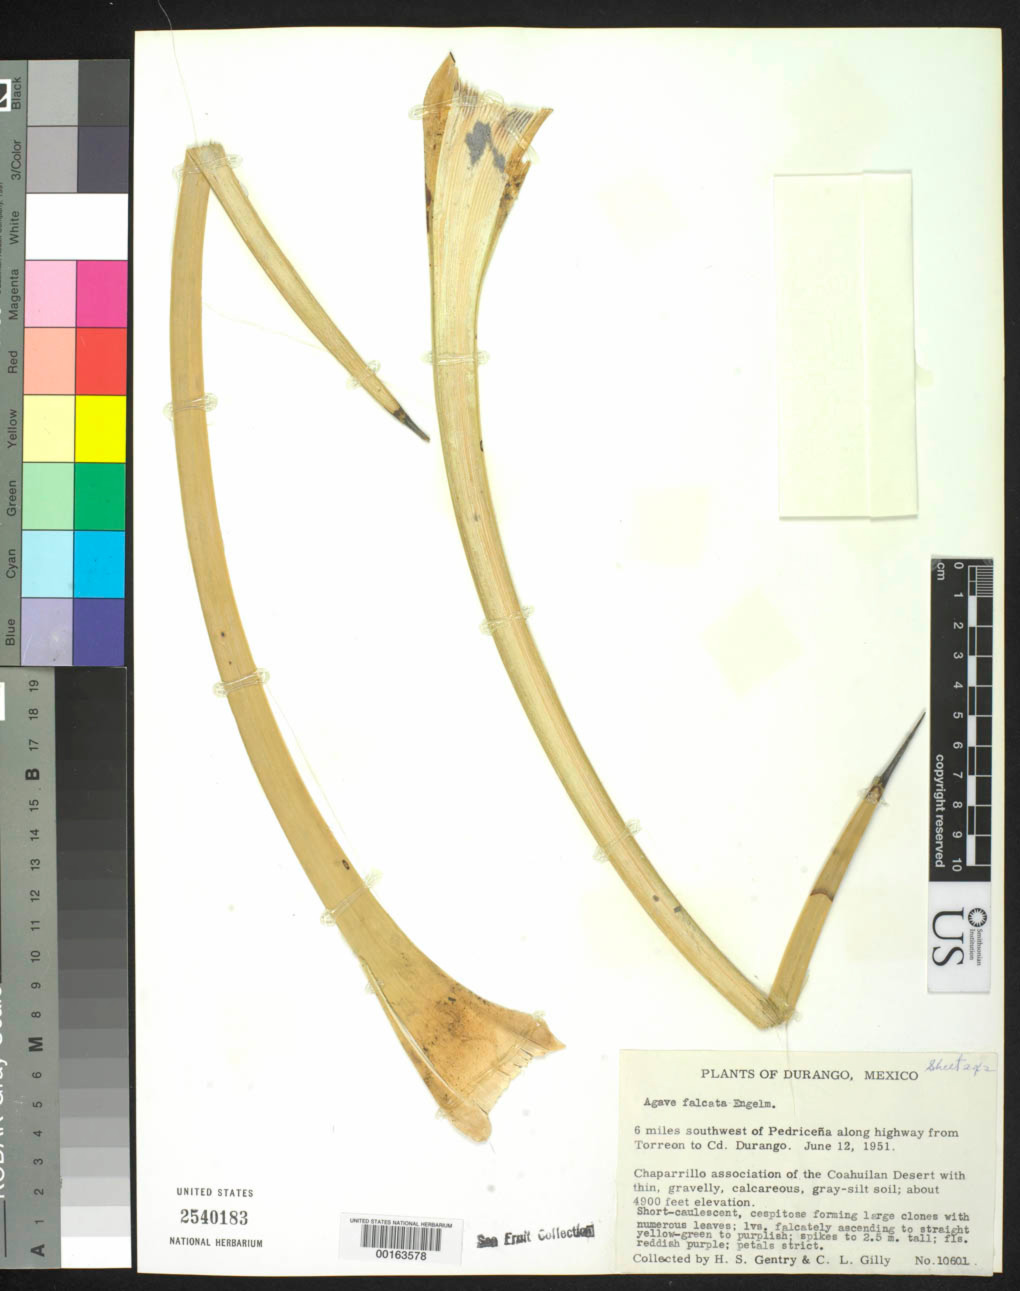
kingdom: Plantae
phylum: Tracheophyta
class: Liliopsida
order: Asparagales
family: Asparagaceae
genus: Agave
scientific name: Agave striata subsp. falcata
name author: (Engelm.) Gentry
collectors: H. S. Gentry & C. Gilly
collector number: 10601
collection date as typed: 12 Jun 1951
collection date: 1951-06-12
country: Mexico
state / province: Durango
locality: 6 mi SW of Pedricena along highway from Torreon to Cd Durango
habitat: Coahuilan desert w/thin, gravelly, calcareous, gray-silt soil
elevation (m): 1494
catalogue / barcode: US 2540183